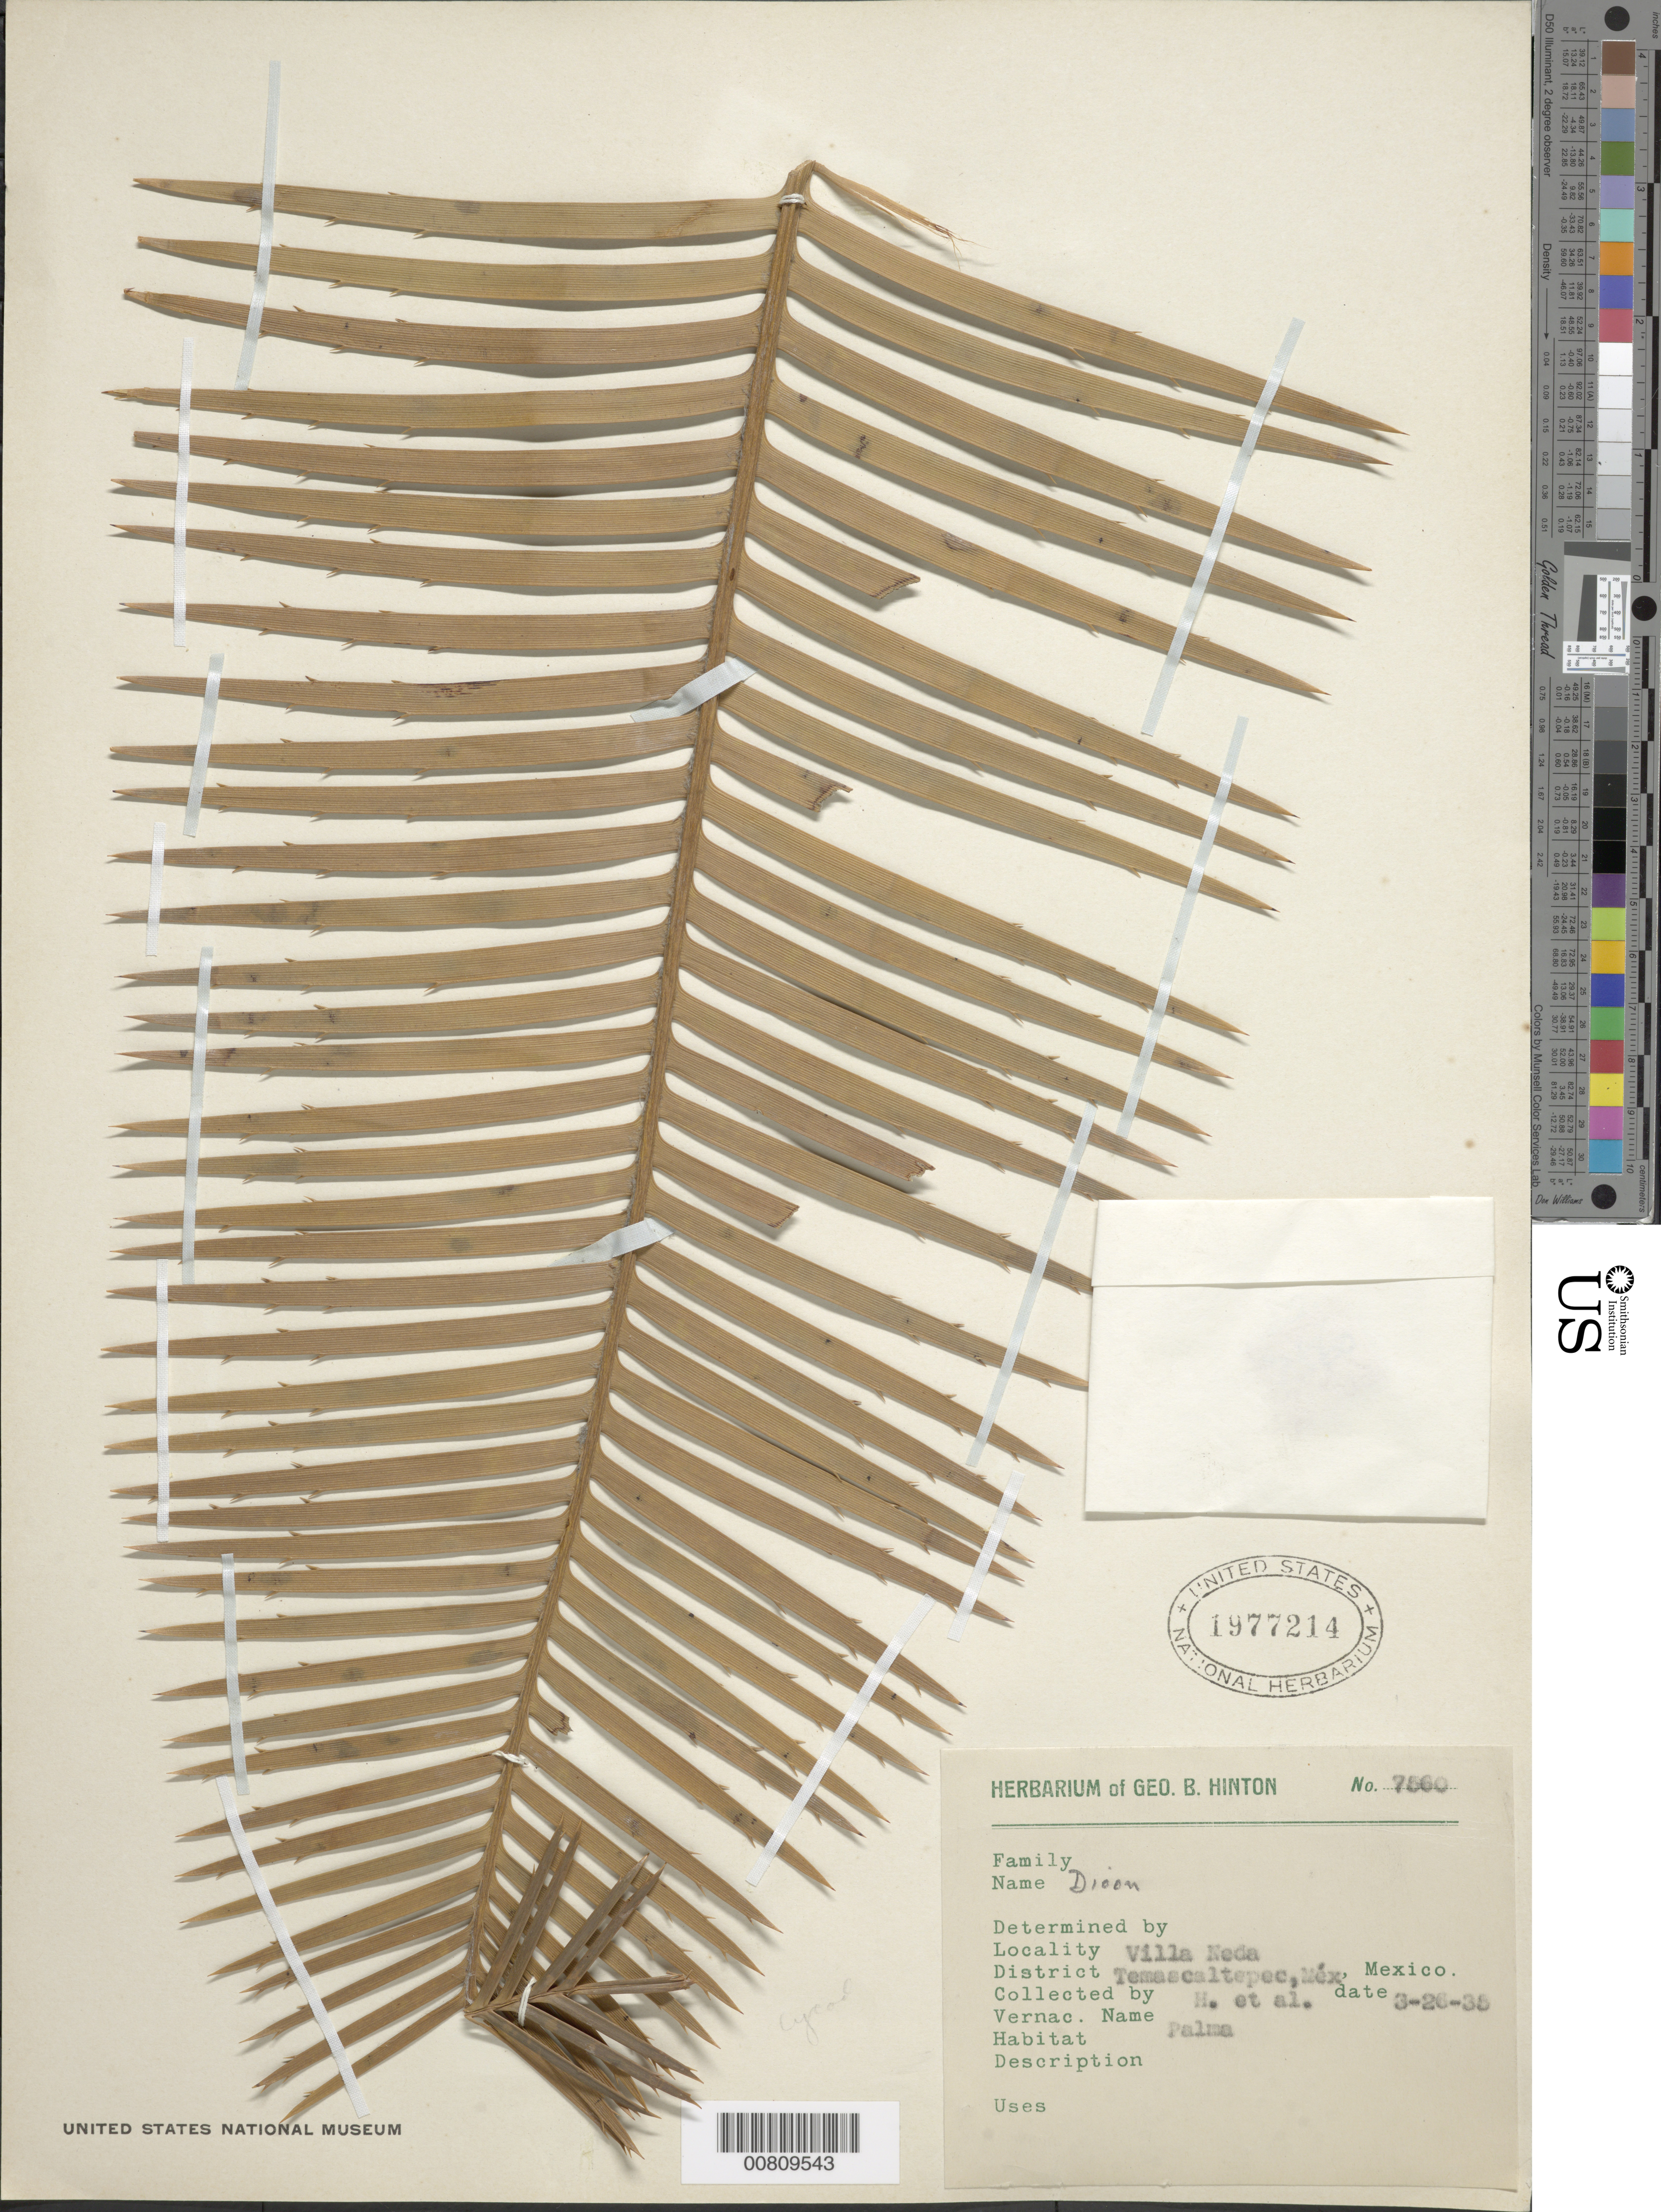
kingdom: Plantae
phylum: Tracheophyta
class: Cycadopsida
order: Cycadales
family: Zamiaceae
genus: Dioon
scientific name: Dioon sp.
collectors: G. B. Hinton & et al.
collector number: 7560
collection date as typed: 26 Mar 1935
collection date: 1935-03-26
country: Mexico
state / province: México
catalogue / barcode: US 1977214